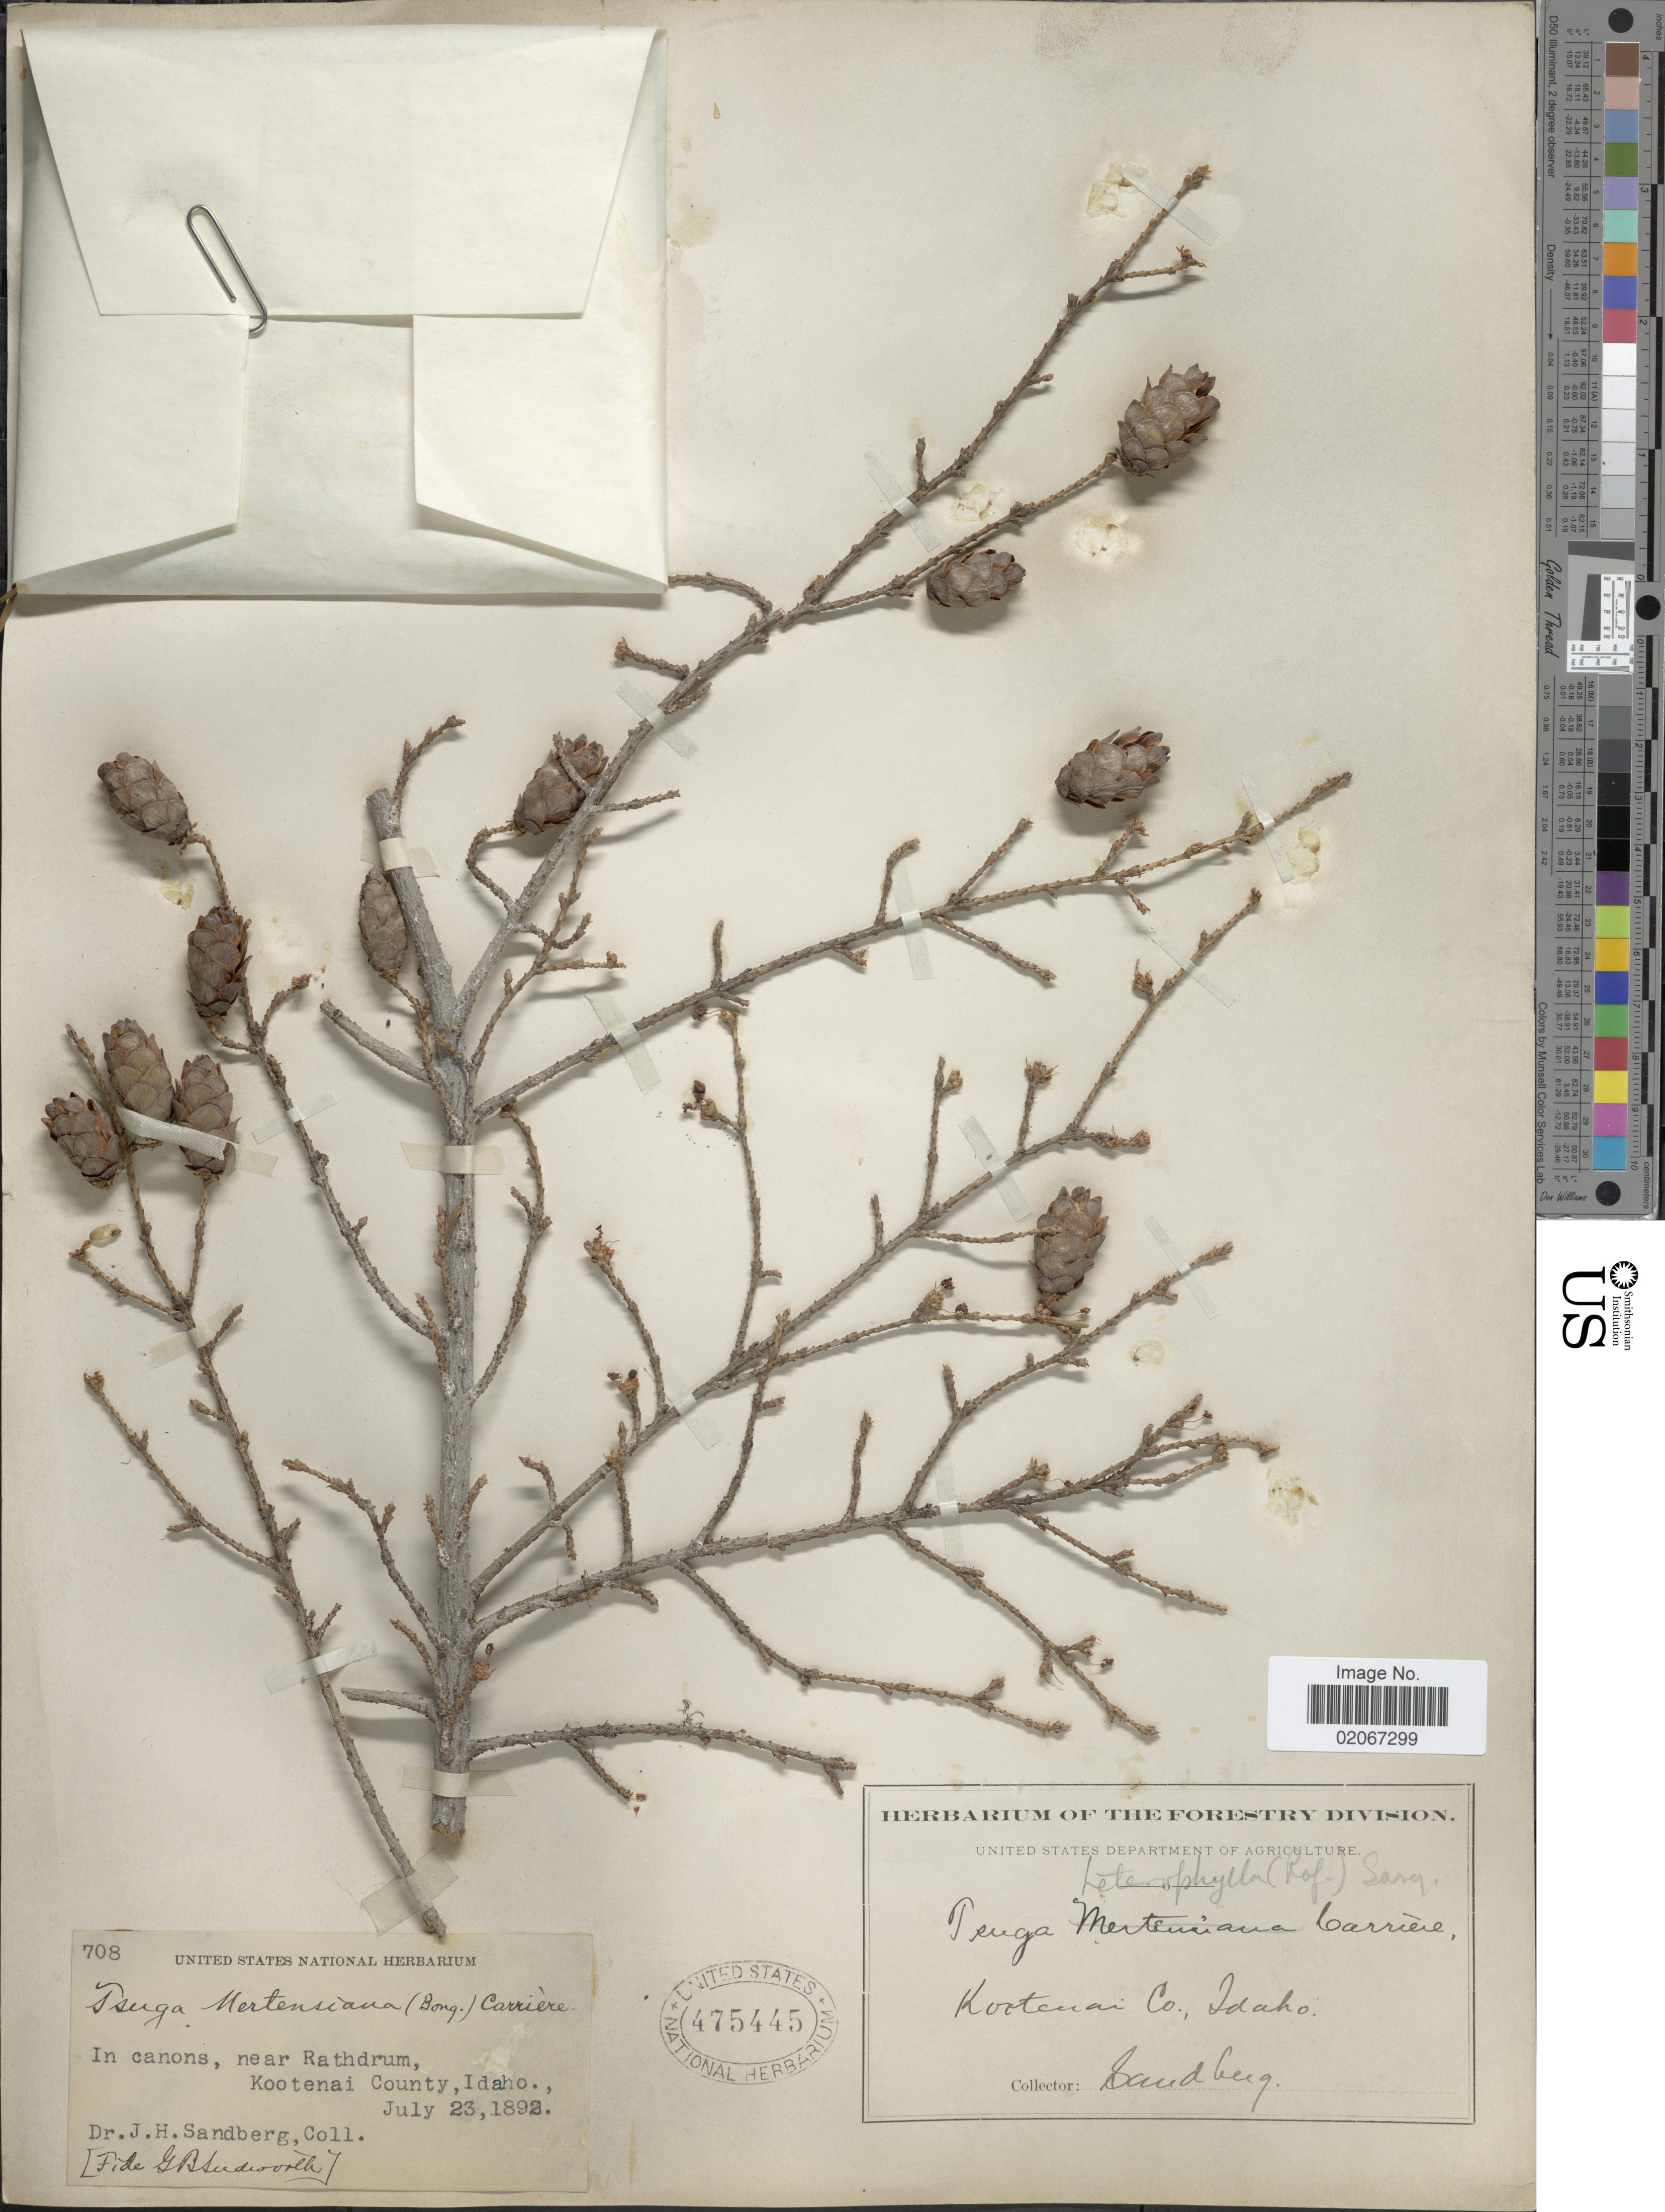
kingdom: Plantae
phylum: Tracheophyta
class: Pinopsida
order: Pinales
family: Pinaceae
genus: Tsuga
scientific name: Tsuga heterophylla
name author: (Raf.) Sarg.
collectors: J. H. Sandberg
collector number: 708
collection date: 1892-07-23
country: United States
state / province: Idaho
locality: In canons, near Rathdrum, Kootenai County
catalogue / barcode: US 475445